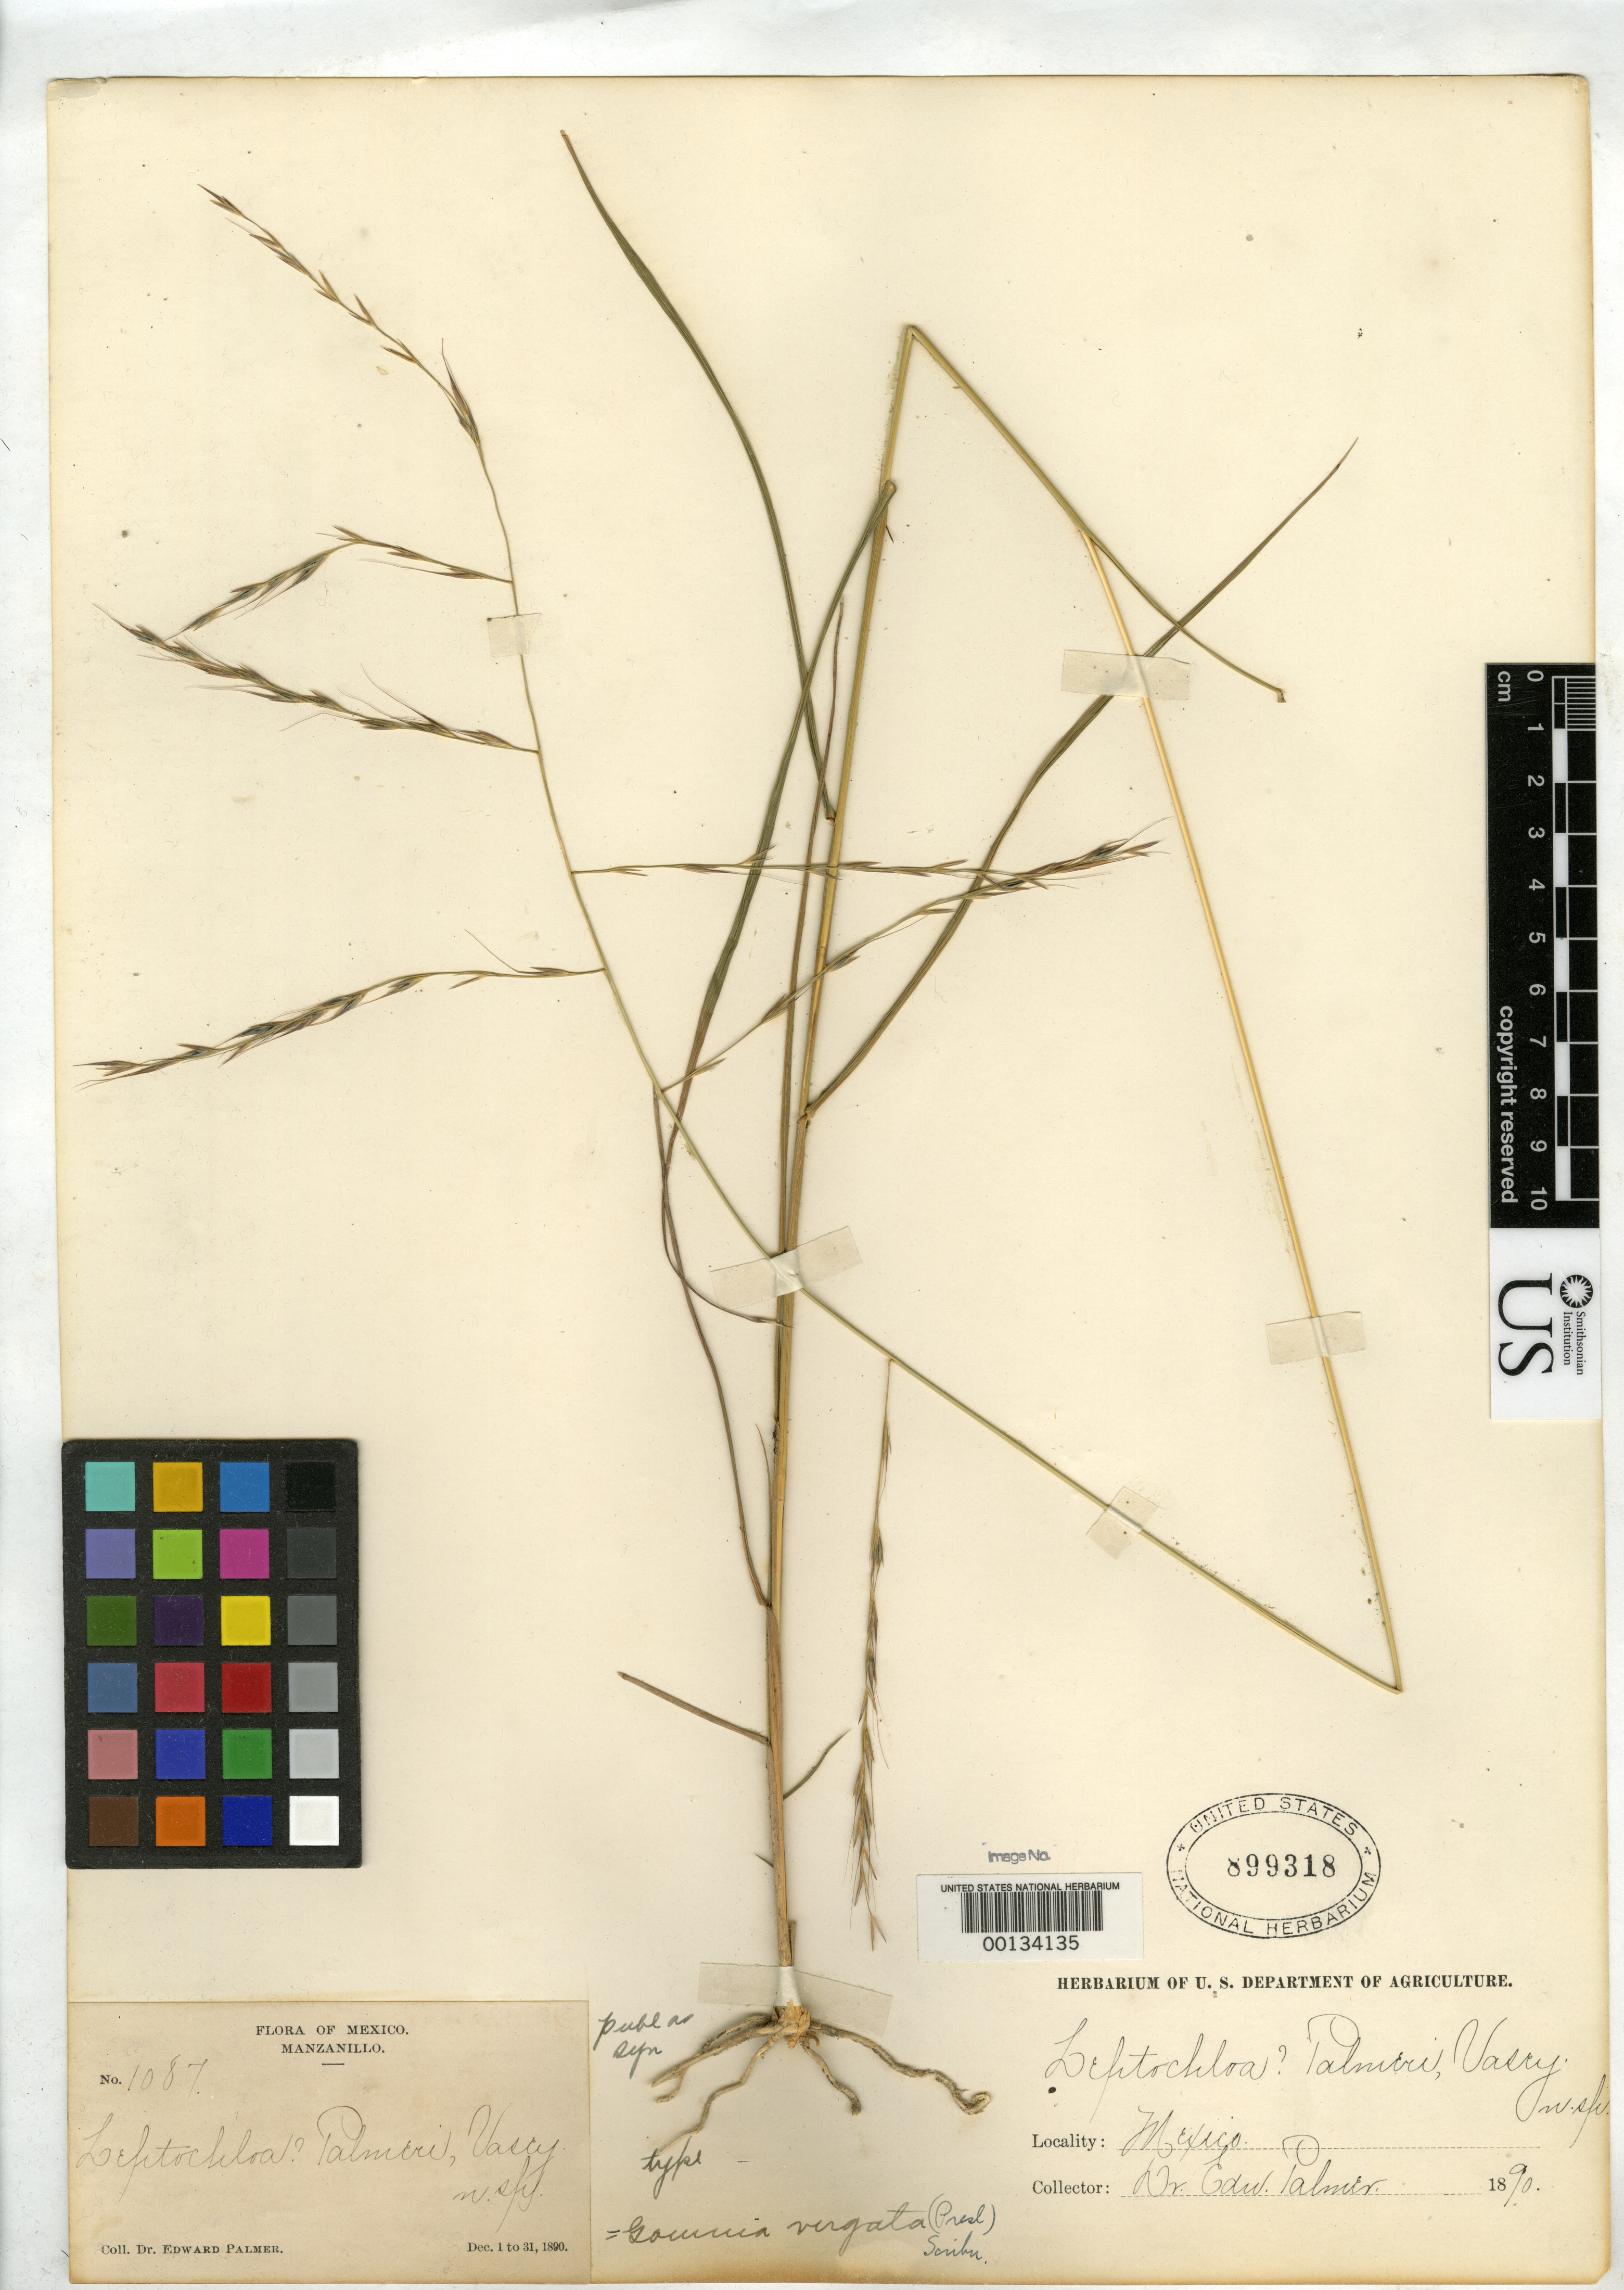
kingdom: Plantae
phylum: Tracheophyta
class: Liliopsida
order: Poales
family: Poaceae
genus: Leptochloa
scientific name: Leptochloa palmeri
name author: Vasey ex Scribn.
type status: Holotype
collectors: E. Palmer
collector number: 1087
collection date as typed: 01 Dec 1890 to 31 Dec 1890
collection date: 1890-12-01/1890-12-31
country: Mexico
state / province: Colima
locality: Manzanillo.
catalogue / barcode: US 899318